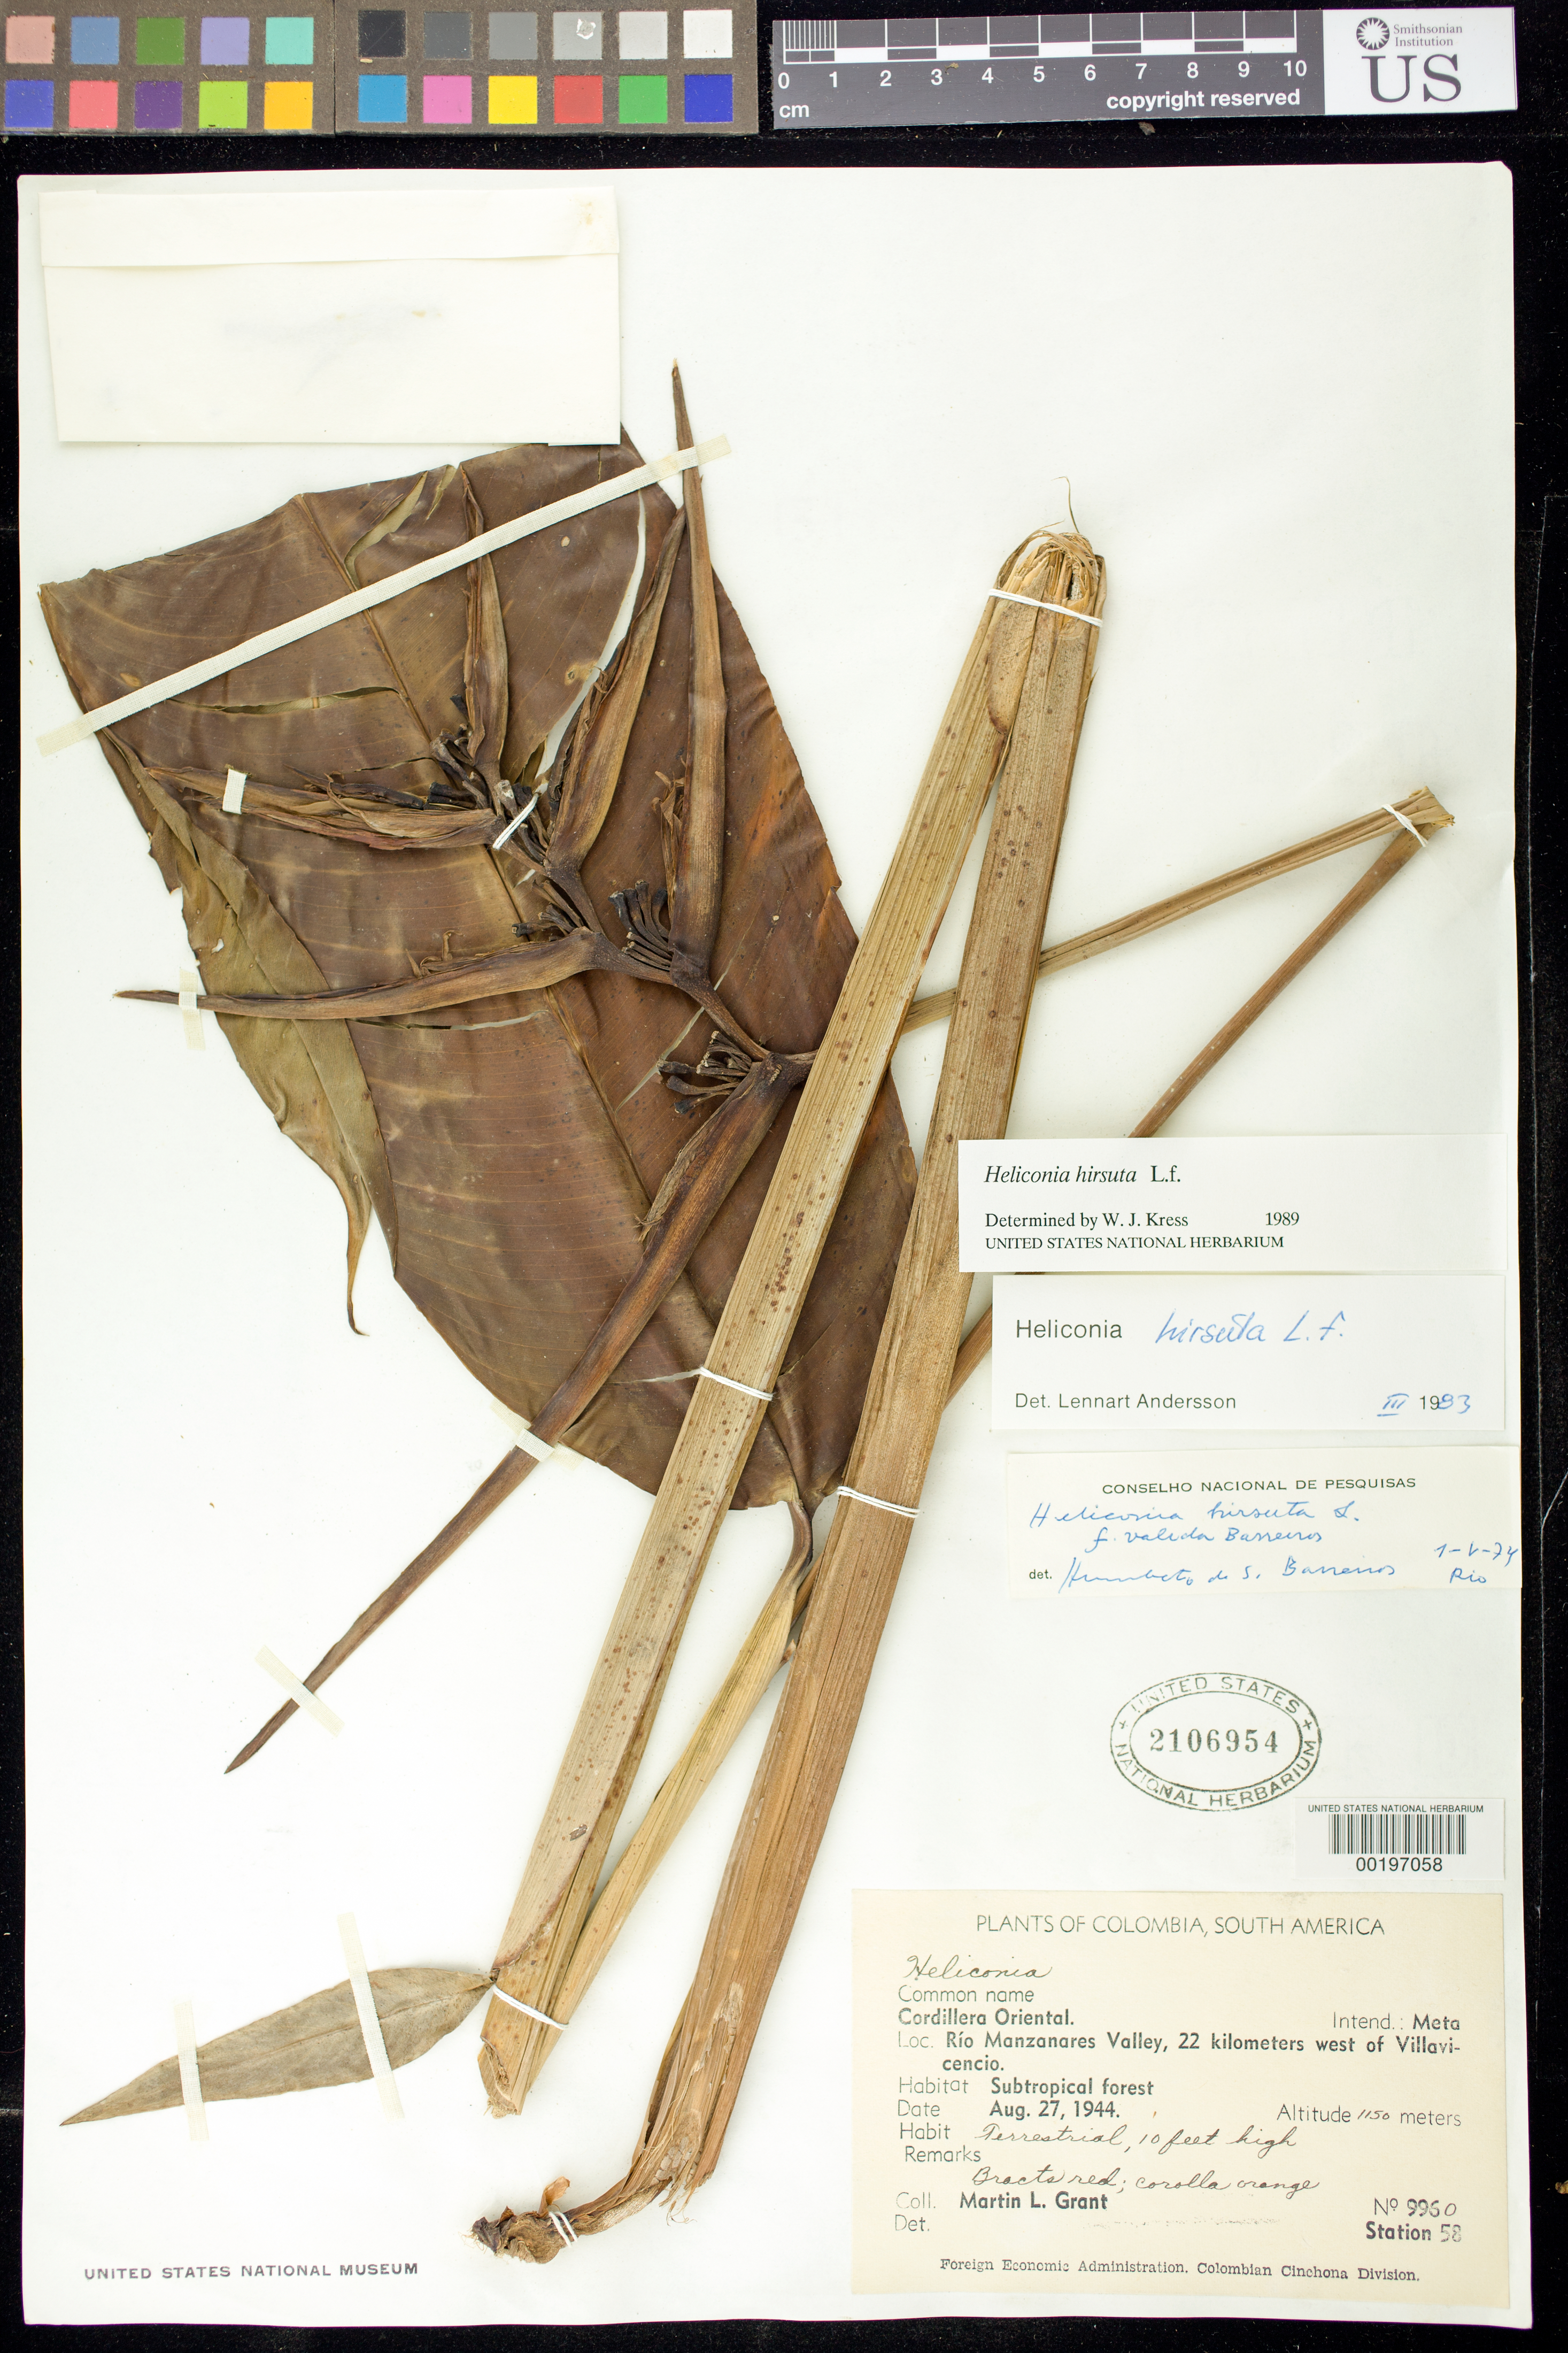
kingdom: Plantae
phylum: Tracheophyta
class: Liliopsida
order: Zingiberales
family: Heliconiaceae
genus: Heliconia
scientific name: Heliconia hirsuta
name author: L. f.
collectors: M. L. Grant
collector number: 9960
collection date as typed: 27 Aug 1944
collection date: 1944-08-27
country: Colombia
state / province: Meta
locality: Cordillera Oriental, Rio Manzanares Valley, 22 km W of Villa Vicencia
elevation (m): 1150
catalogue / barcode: US 2106954